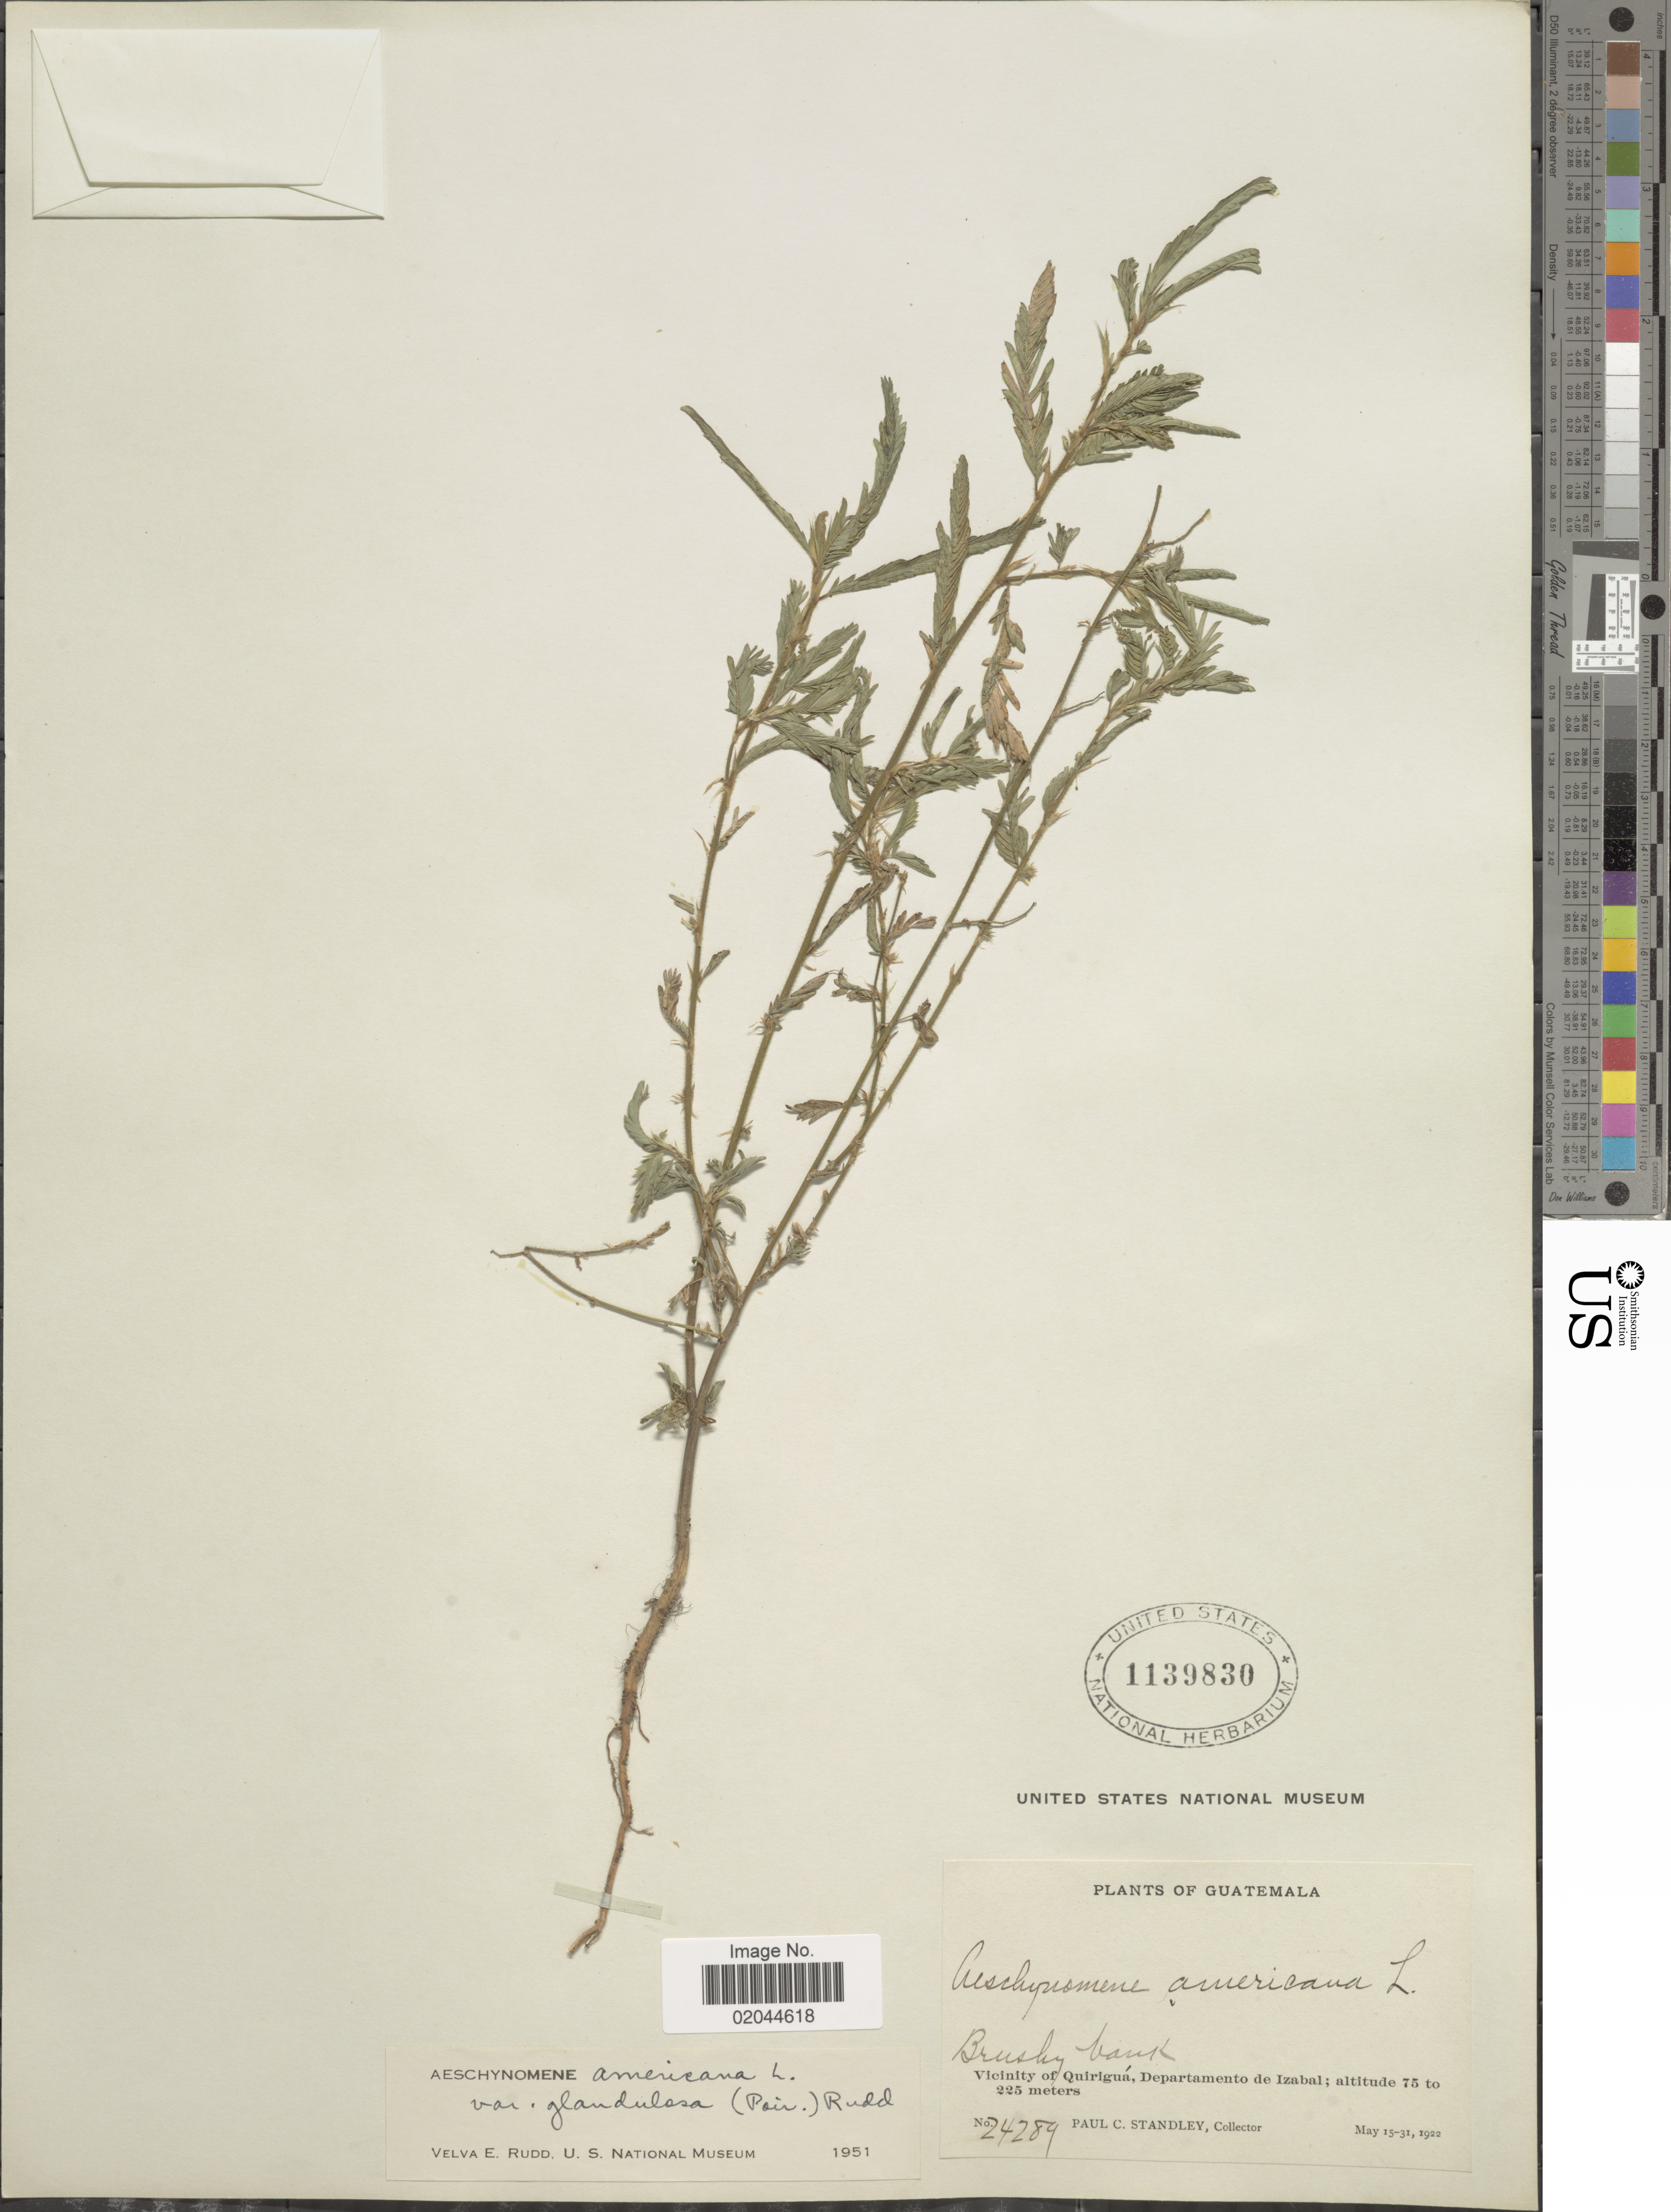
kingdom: Plantae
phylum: Tracheophyta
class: Magnoliopsida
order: Fabales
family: Fabaceae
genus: Aeschynomene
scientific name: Aeschynomene americana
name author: L.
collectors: P. C. Standley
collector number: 24289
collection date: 1922-05-15/1922-05-31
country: Guatemala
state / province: Izabal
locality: Brushy bank, vicinity of Quirigua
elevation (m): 75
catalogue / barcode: US 1139830